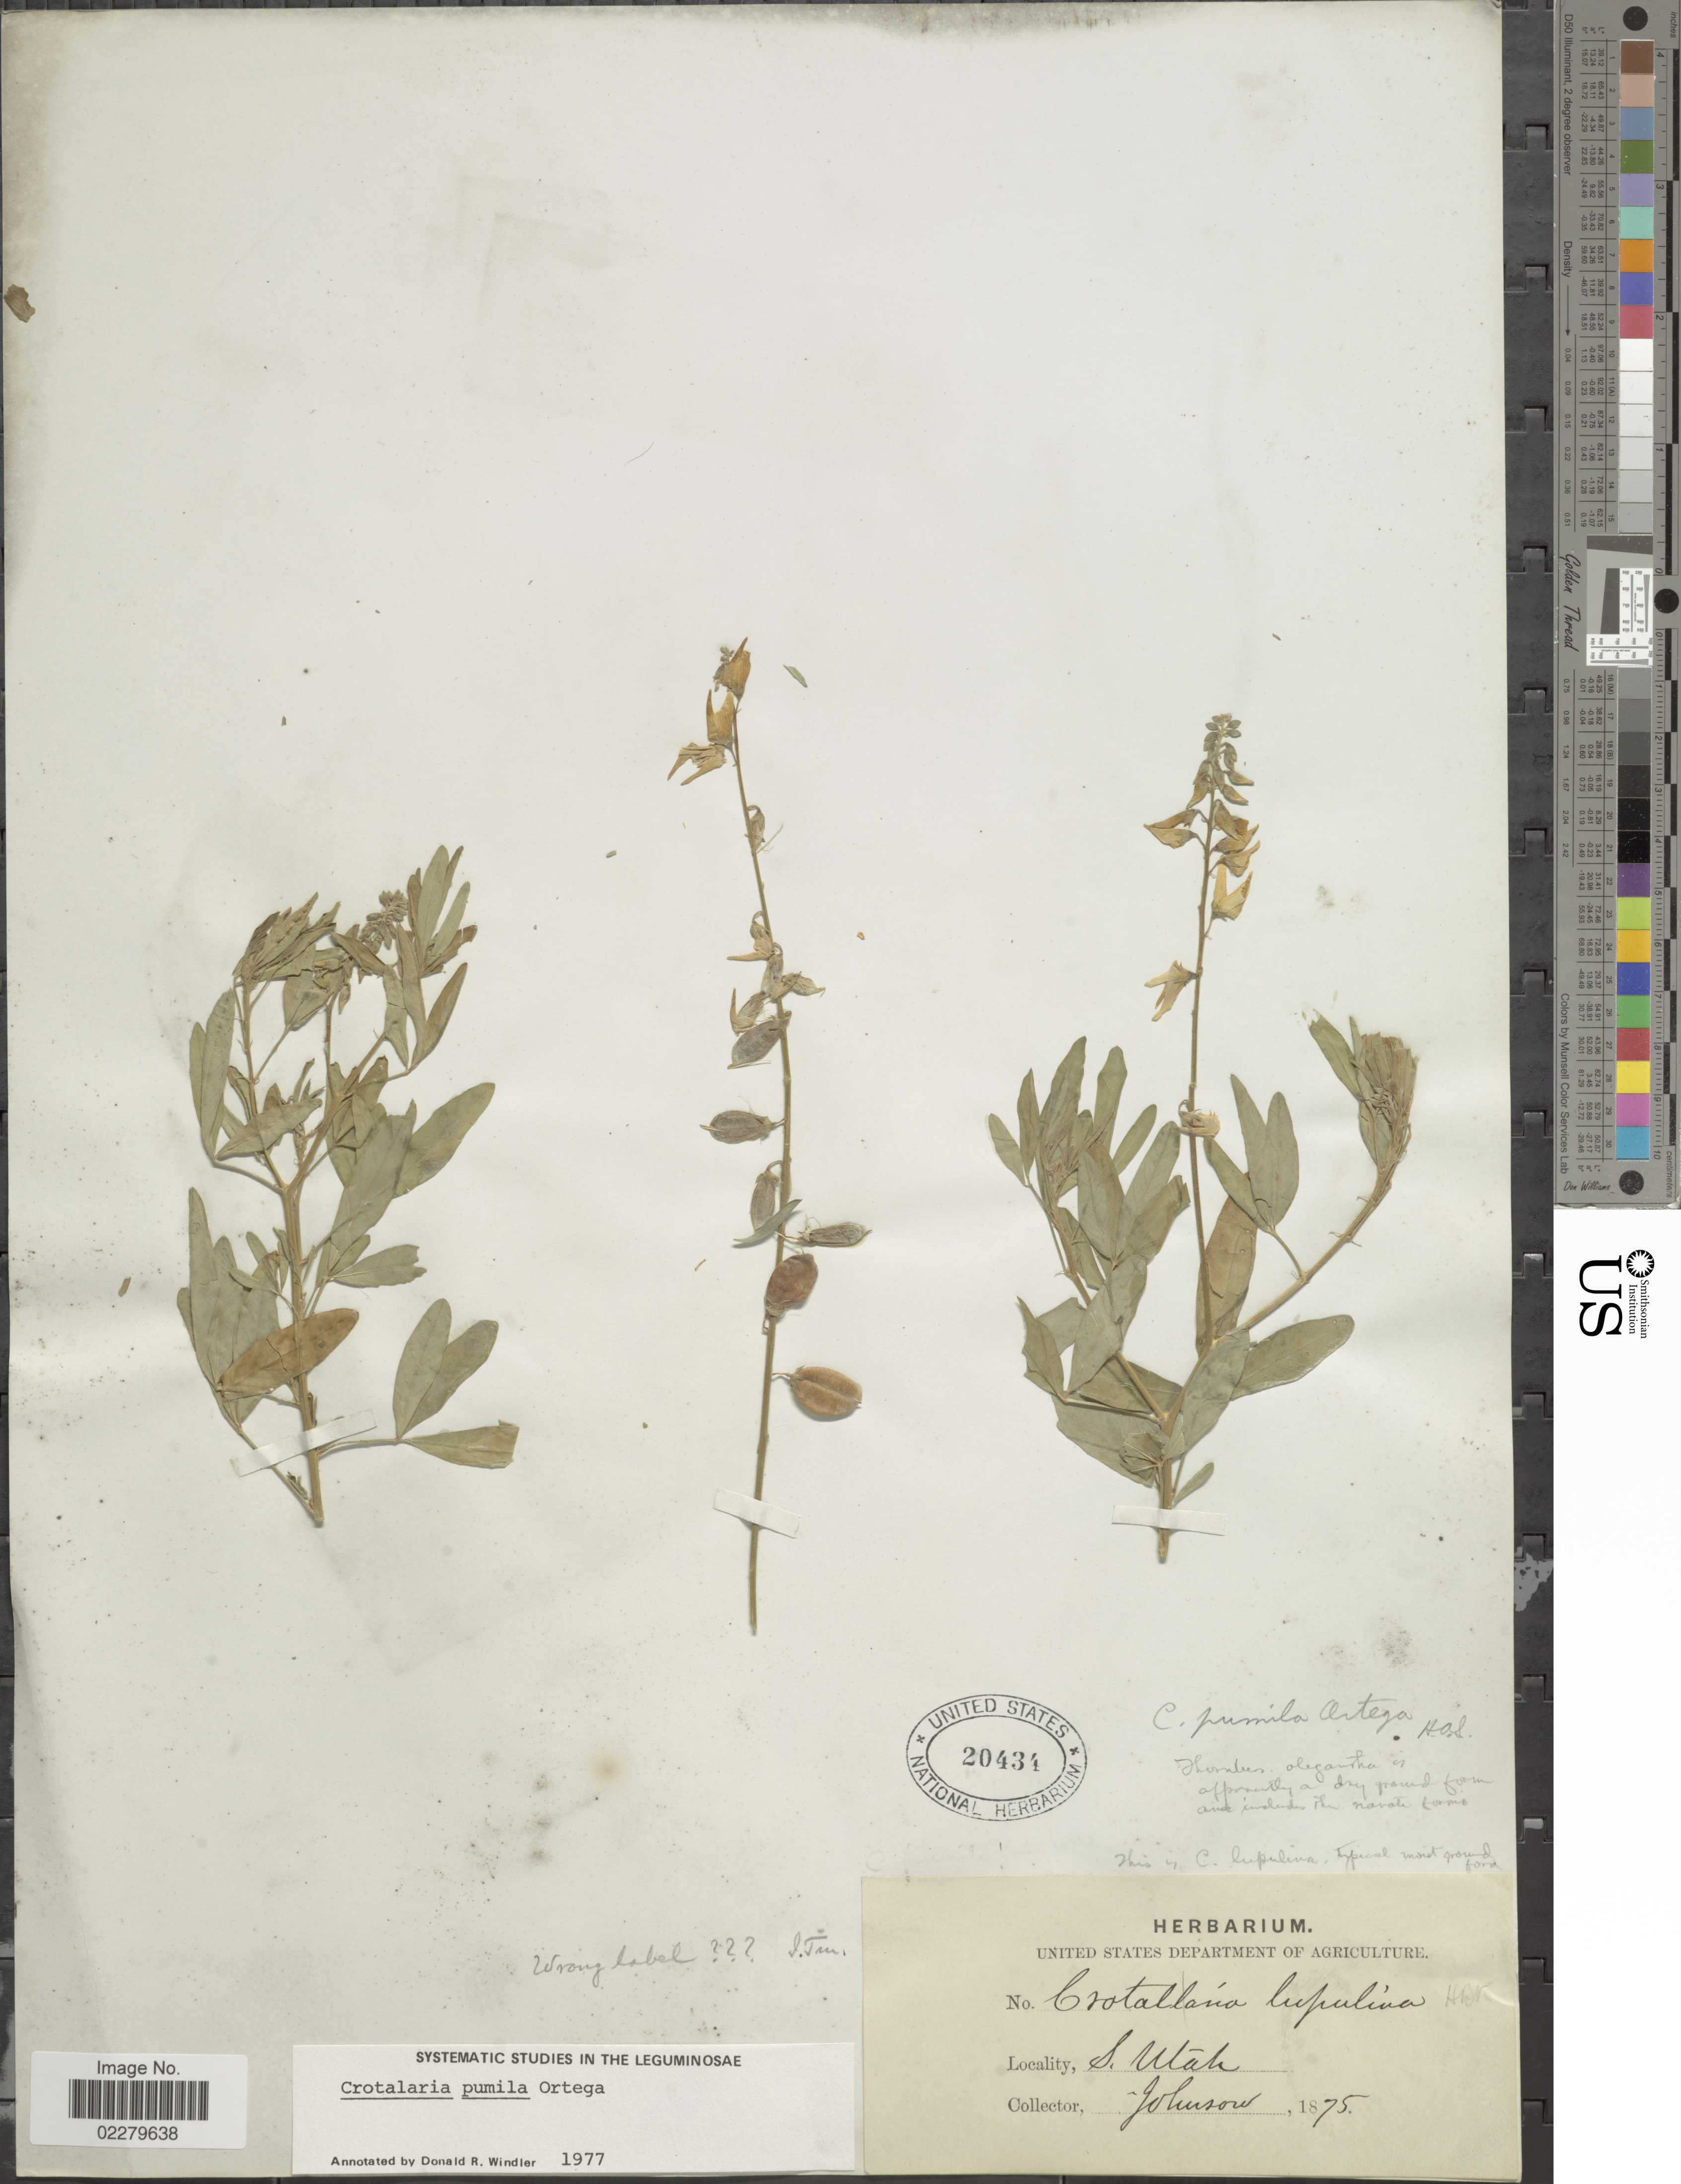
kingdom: Plantae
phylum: Tracheophyta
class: Magnoliopsida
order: Fabales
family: Fabaceae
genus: Crotalaria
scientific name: Crotalaria pumila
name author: Ortega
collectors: -- Johnson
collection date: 1875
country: United States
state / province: Utah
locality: S. Utah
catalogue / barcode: US 20434